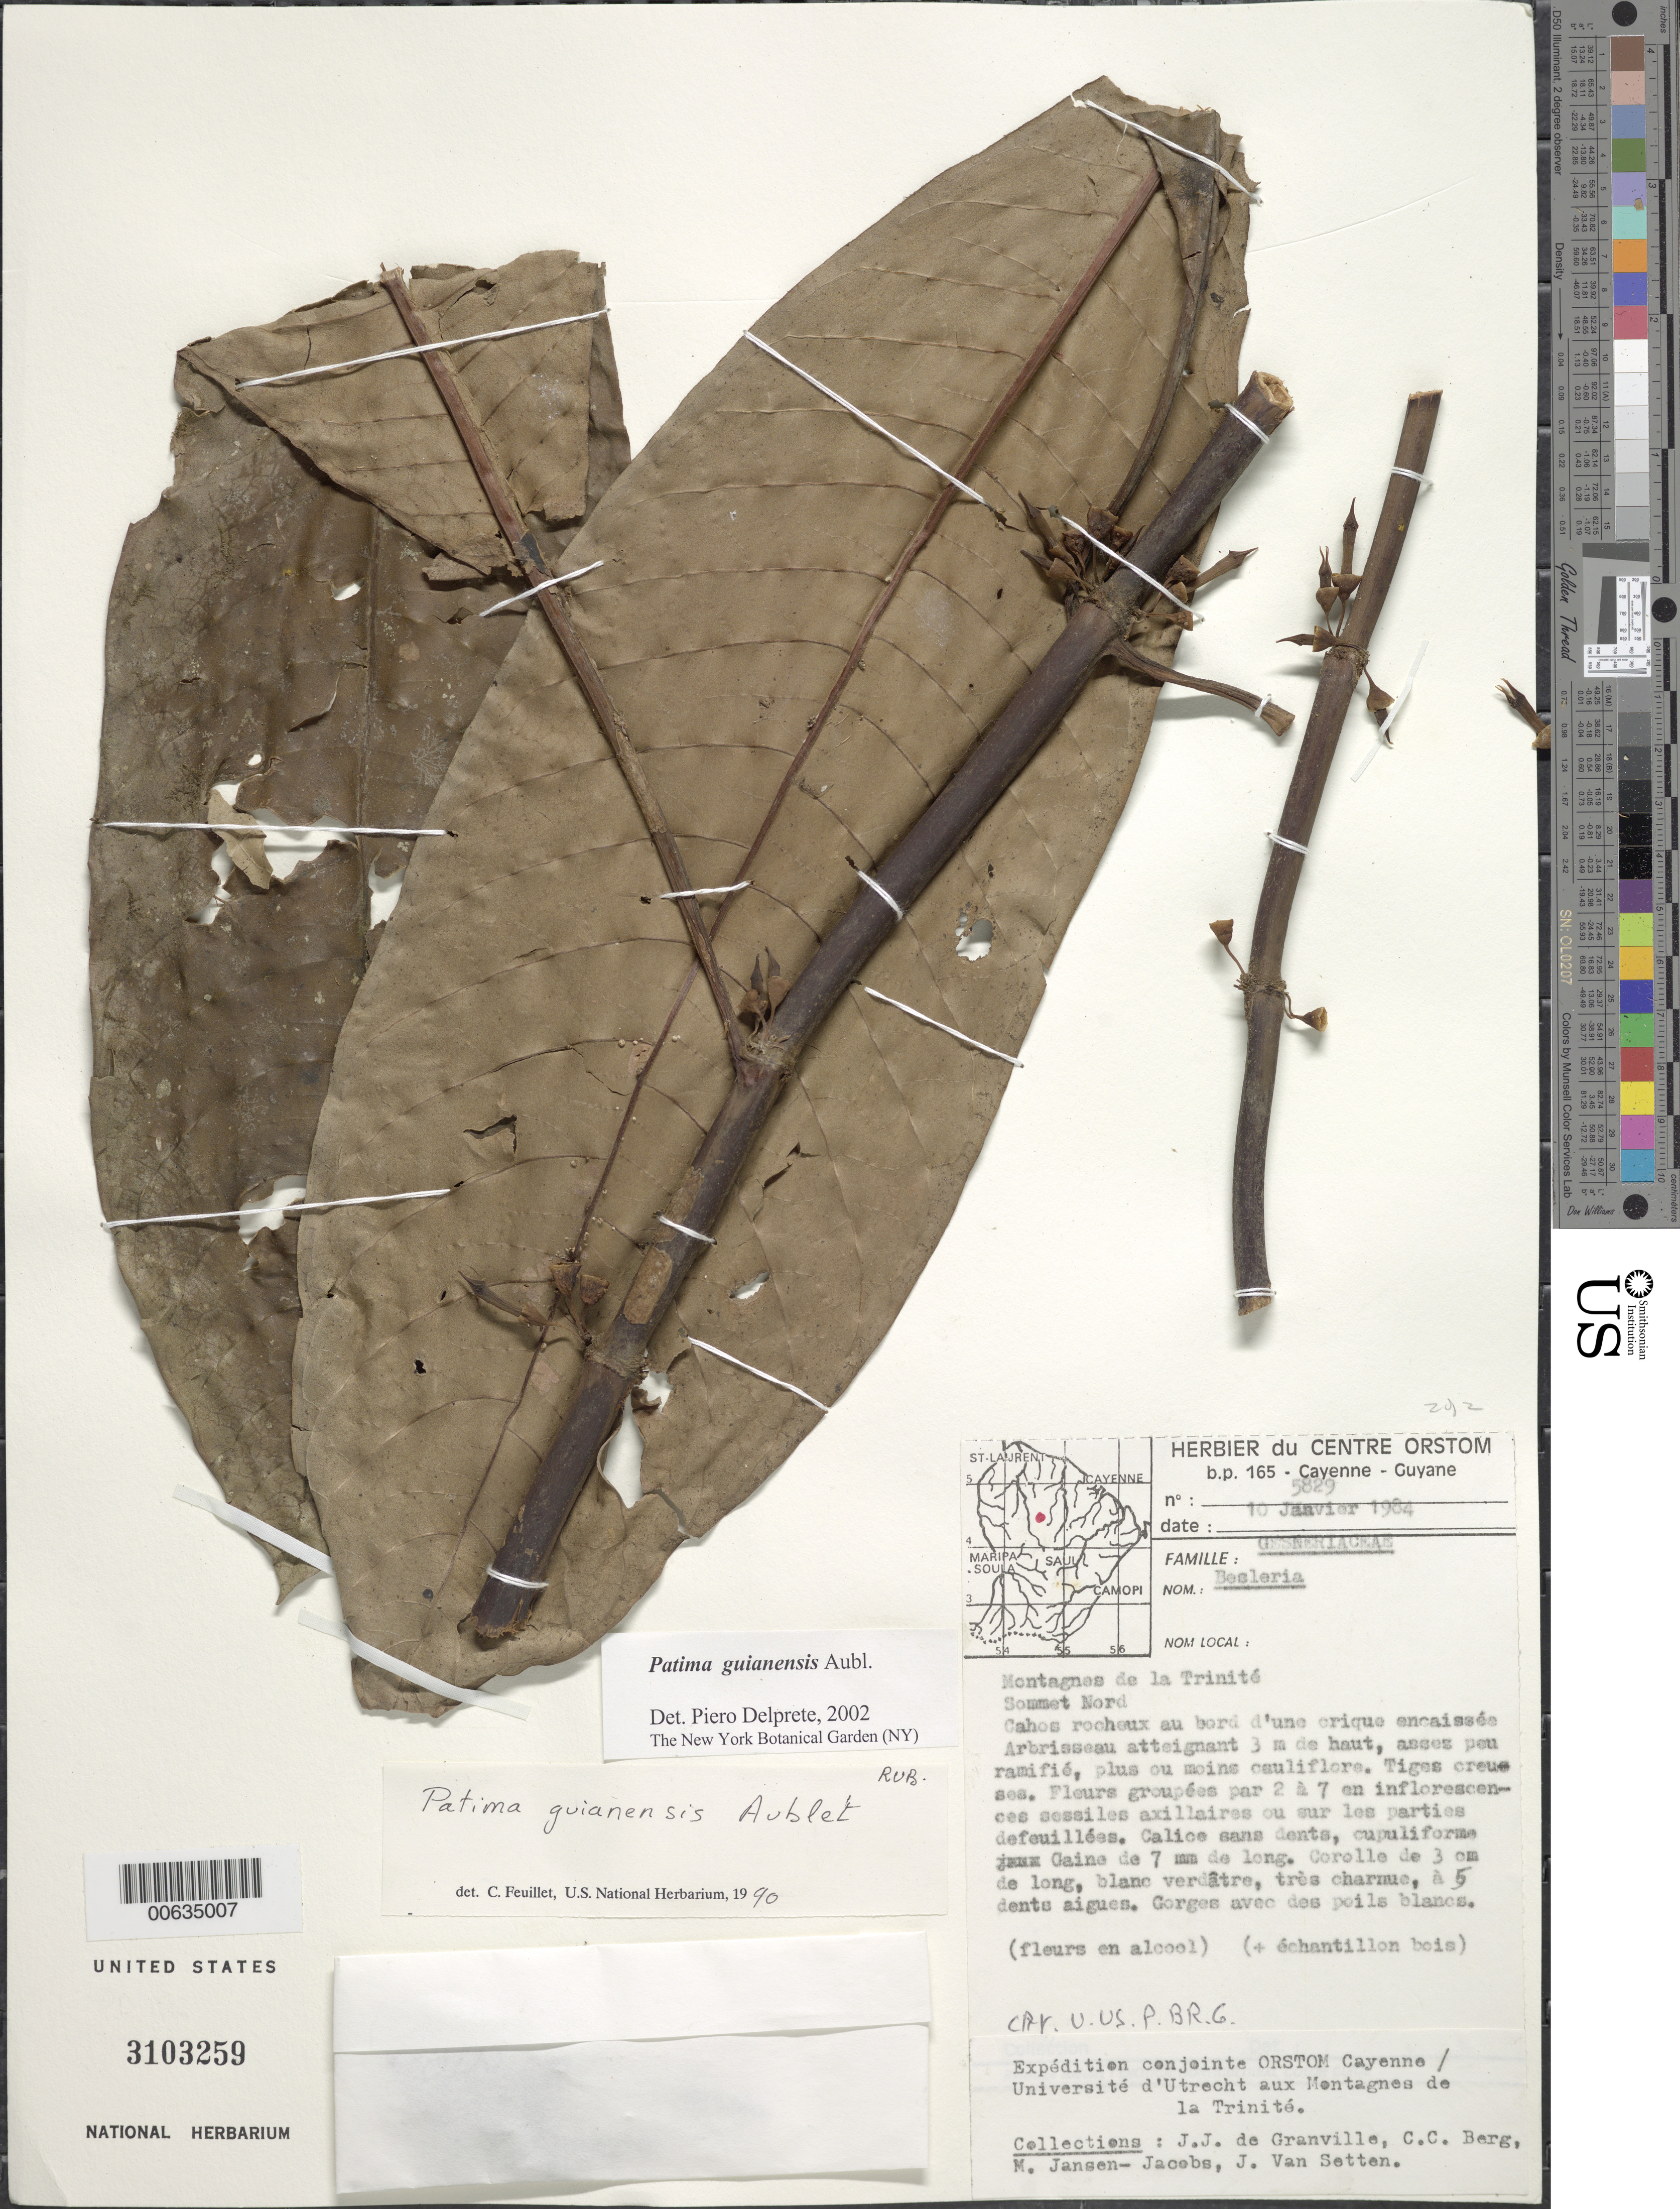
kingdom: Plantae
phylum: Tracheophyta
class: Magnoliopsida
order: Gentianales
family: Rubiaceae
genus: Patima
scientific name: Patima guianensis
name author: Aubl.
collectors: J.-J. de Granville, C. C. Berg, M. Jansen-Jacobs & A. K. Setten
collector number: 5829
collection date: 1984-01-10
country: French Guiana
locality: Montagnes de la Trinite, Sommet Nord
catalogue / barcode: US 3103259